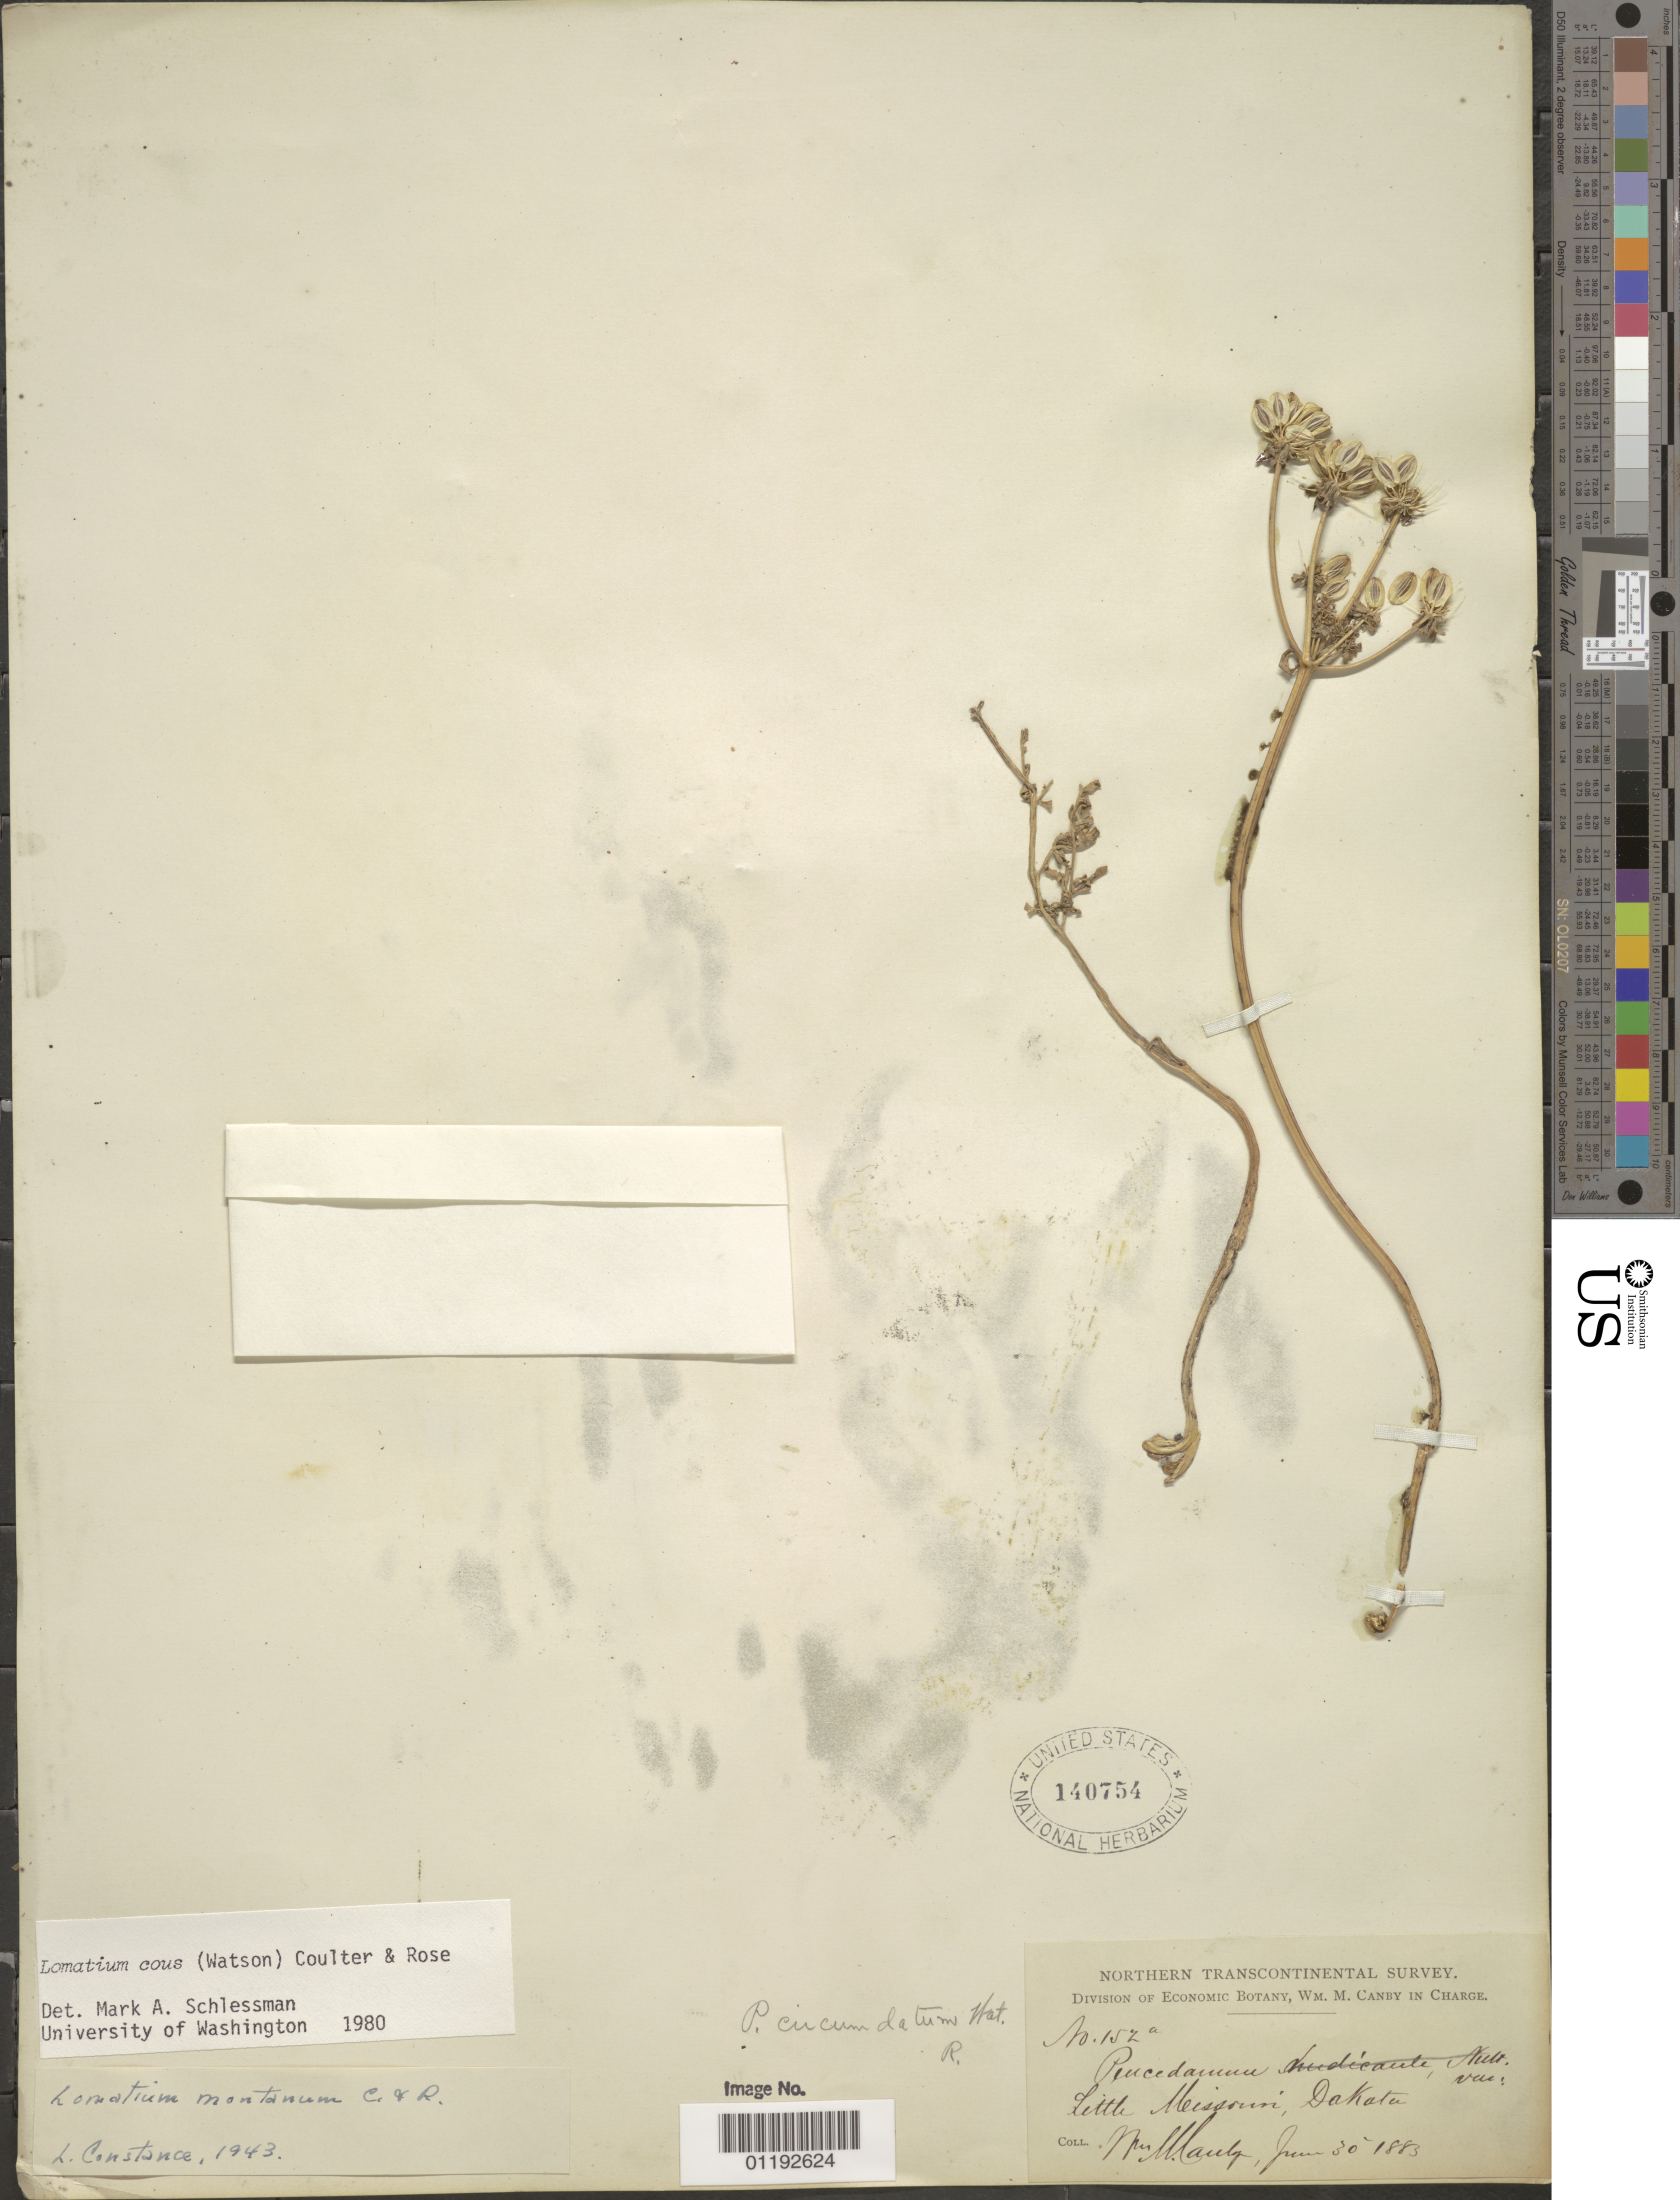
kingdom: Plantae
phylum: Tracheophyta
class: Magnoliopsida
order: Apiales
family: Apiaceae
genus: Lomatium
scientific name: Lomatium cous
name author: (S. Watson) J.M. Coult. & Rose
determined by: Schlessman, M. A.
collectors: W. M. Canby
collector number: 152 a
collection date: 1883-06-30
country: United States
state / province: North Dakota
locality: Little Missouri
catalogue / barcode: US 140754